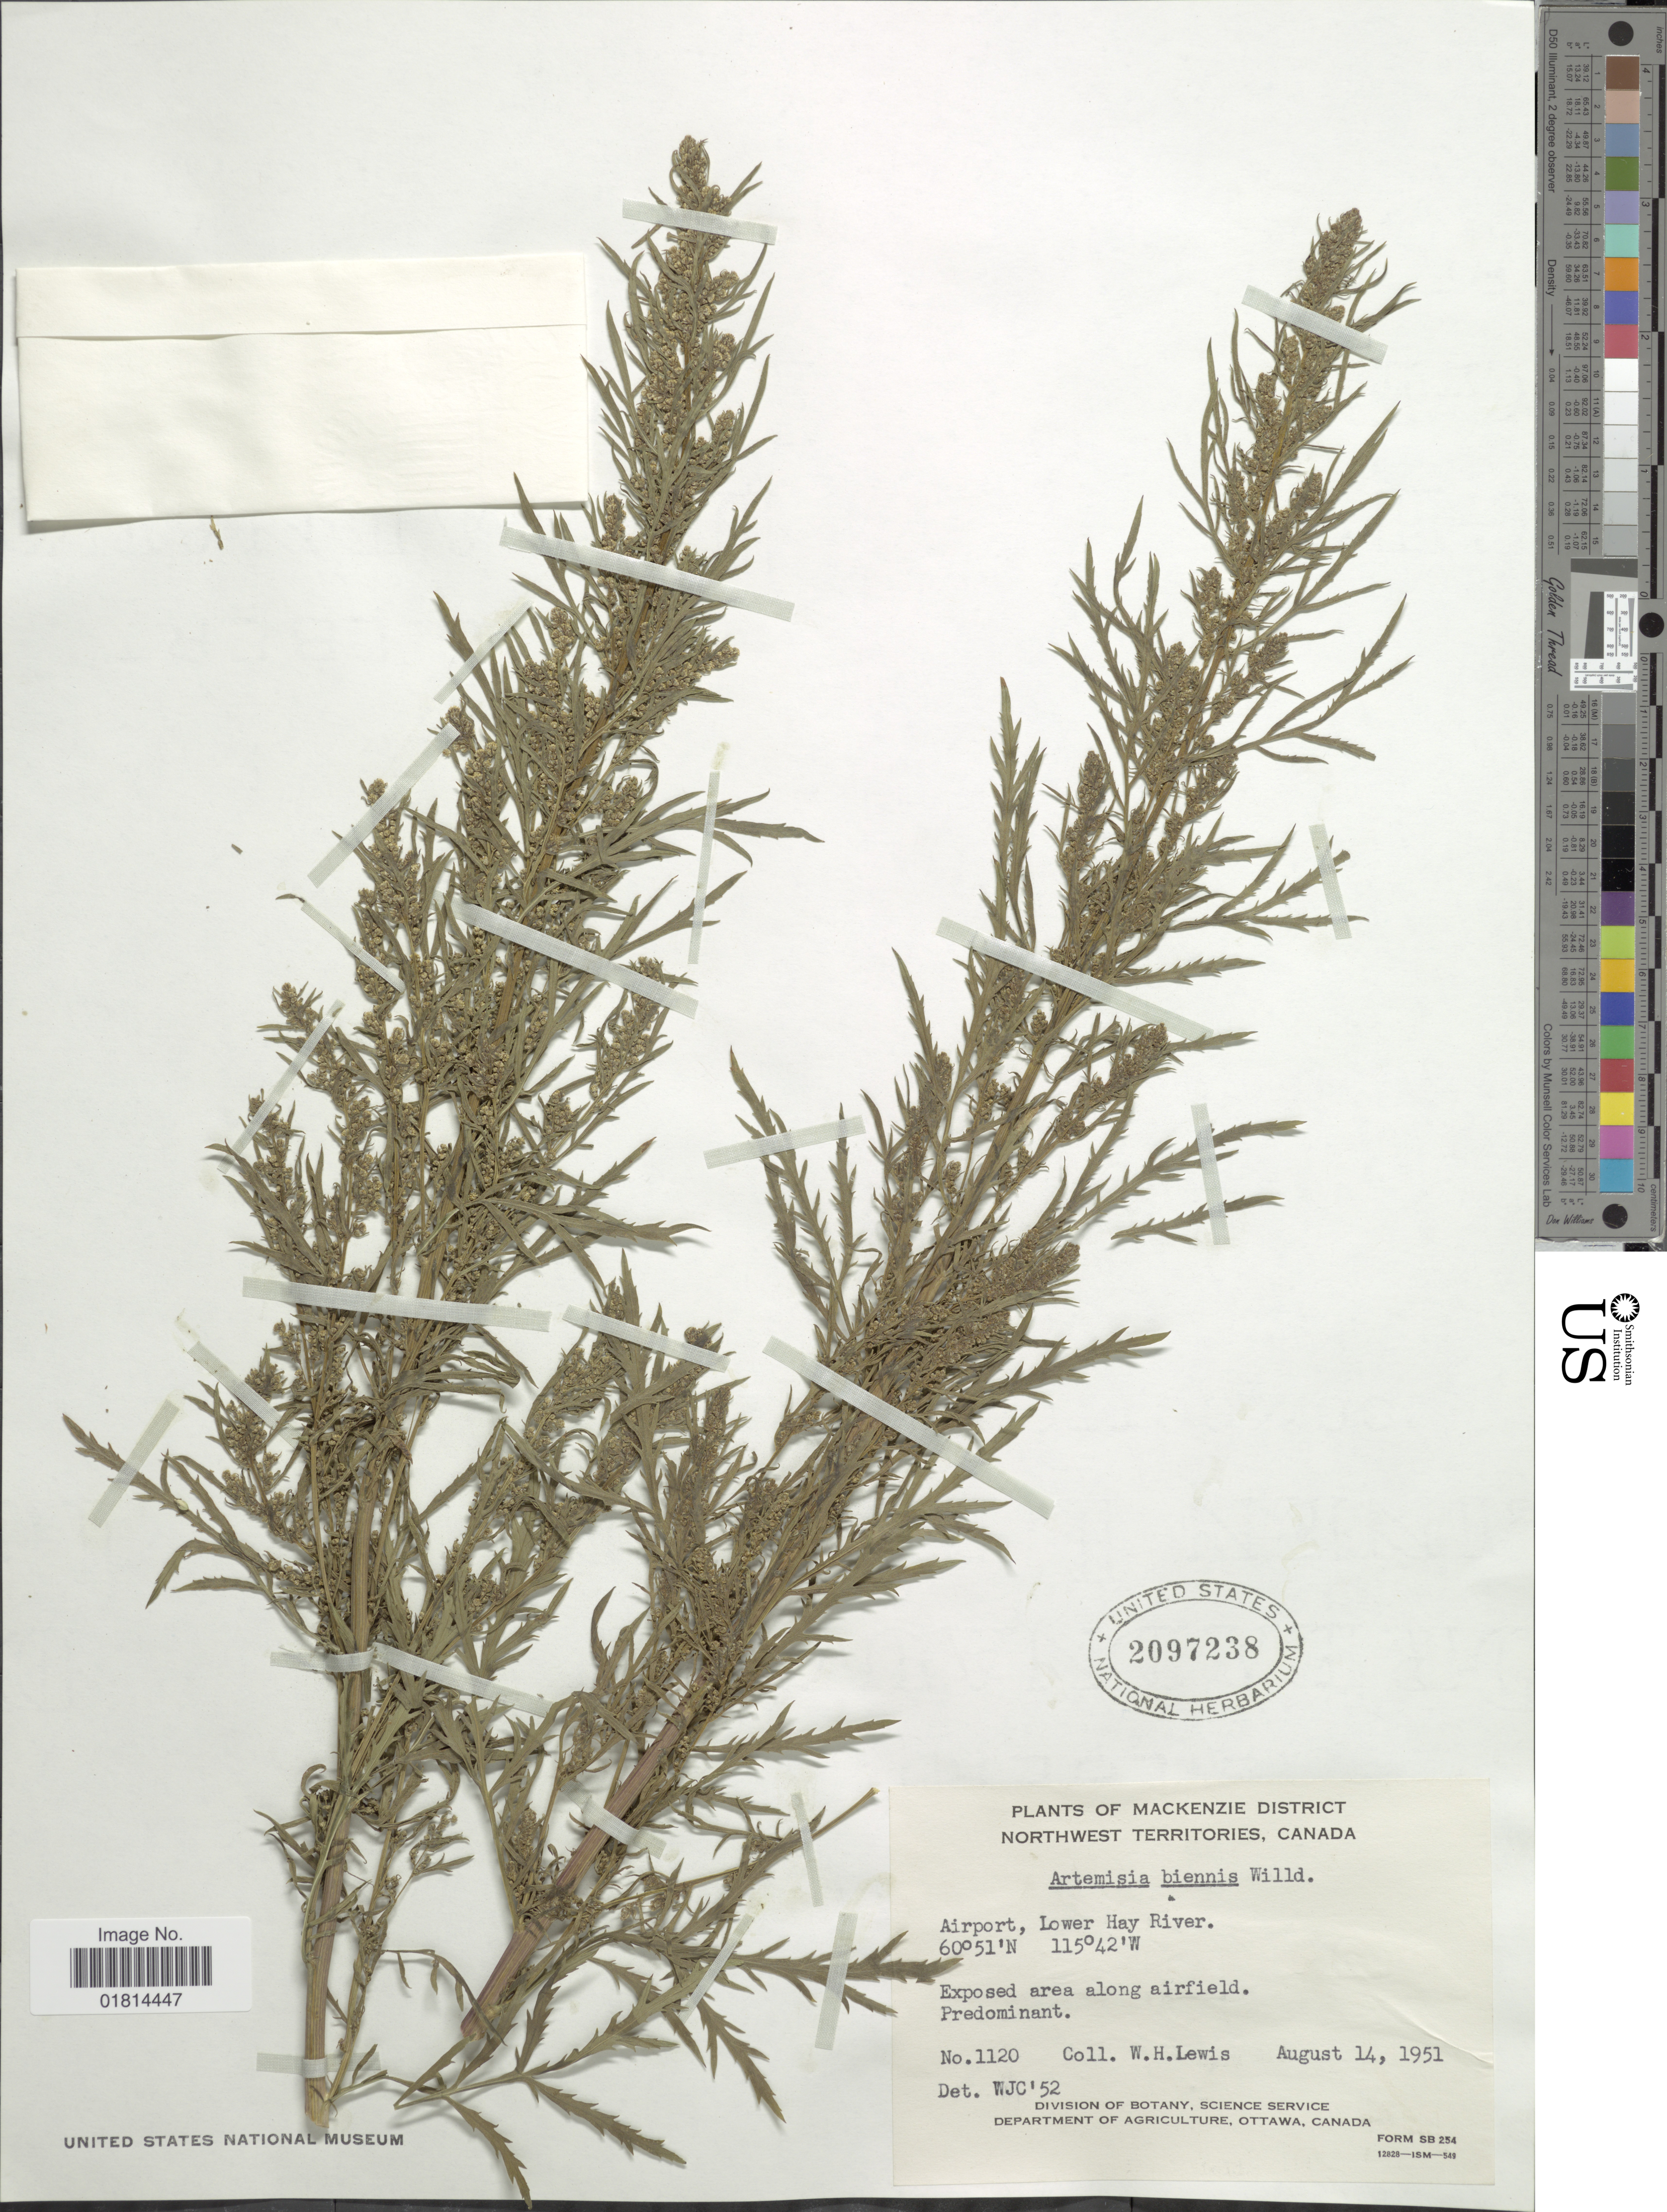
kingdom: Plantae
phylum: Tracheophyta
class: Magnoliopsida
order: Asterales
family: Asteraceae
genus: Artemisia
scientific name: Artemisia biennis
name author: Willd.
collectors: W. H. Lewis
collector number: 1120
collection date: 1951-08-14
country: Canada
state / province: Northwest Territories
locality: Mackenzie District. Northwest Territories, Canada. Airport, Lower Hay River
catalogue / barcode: US 2097238